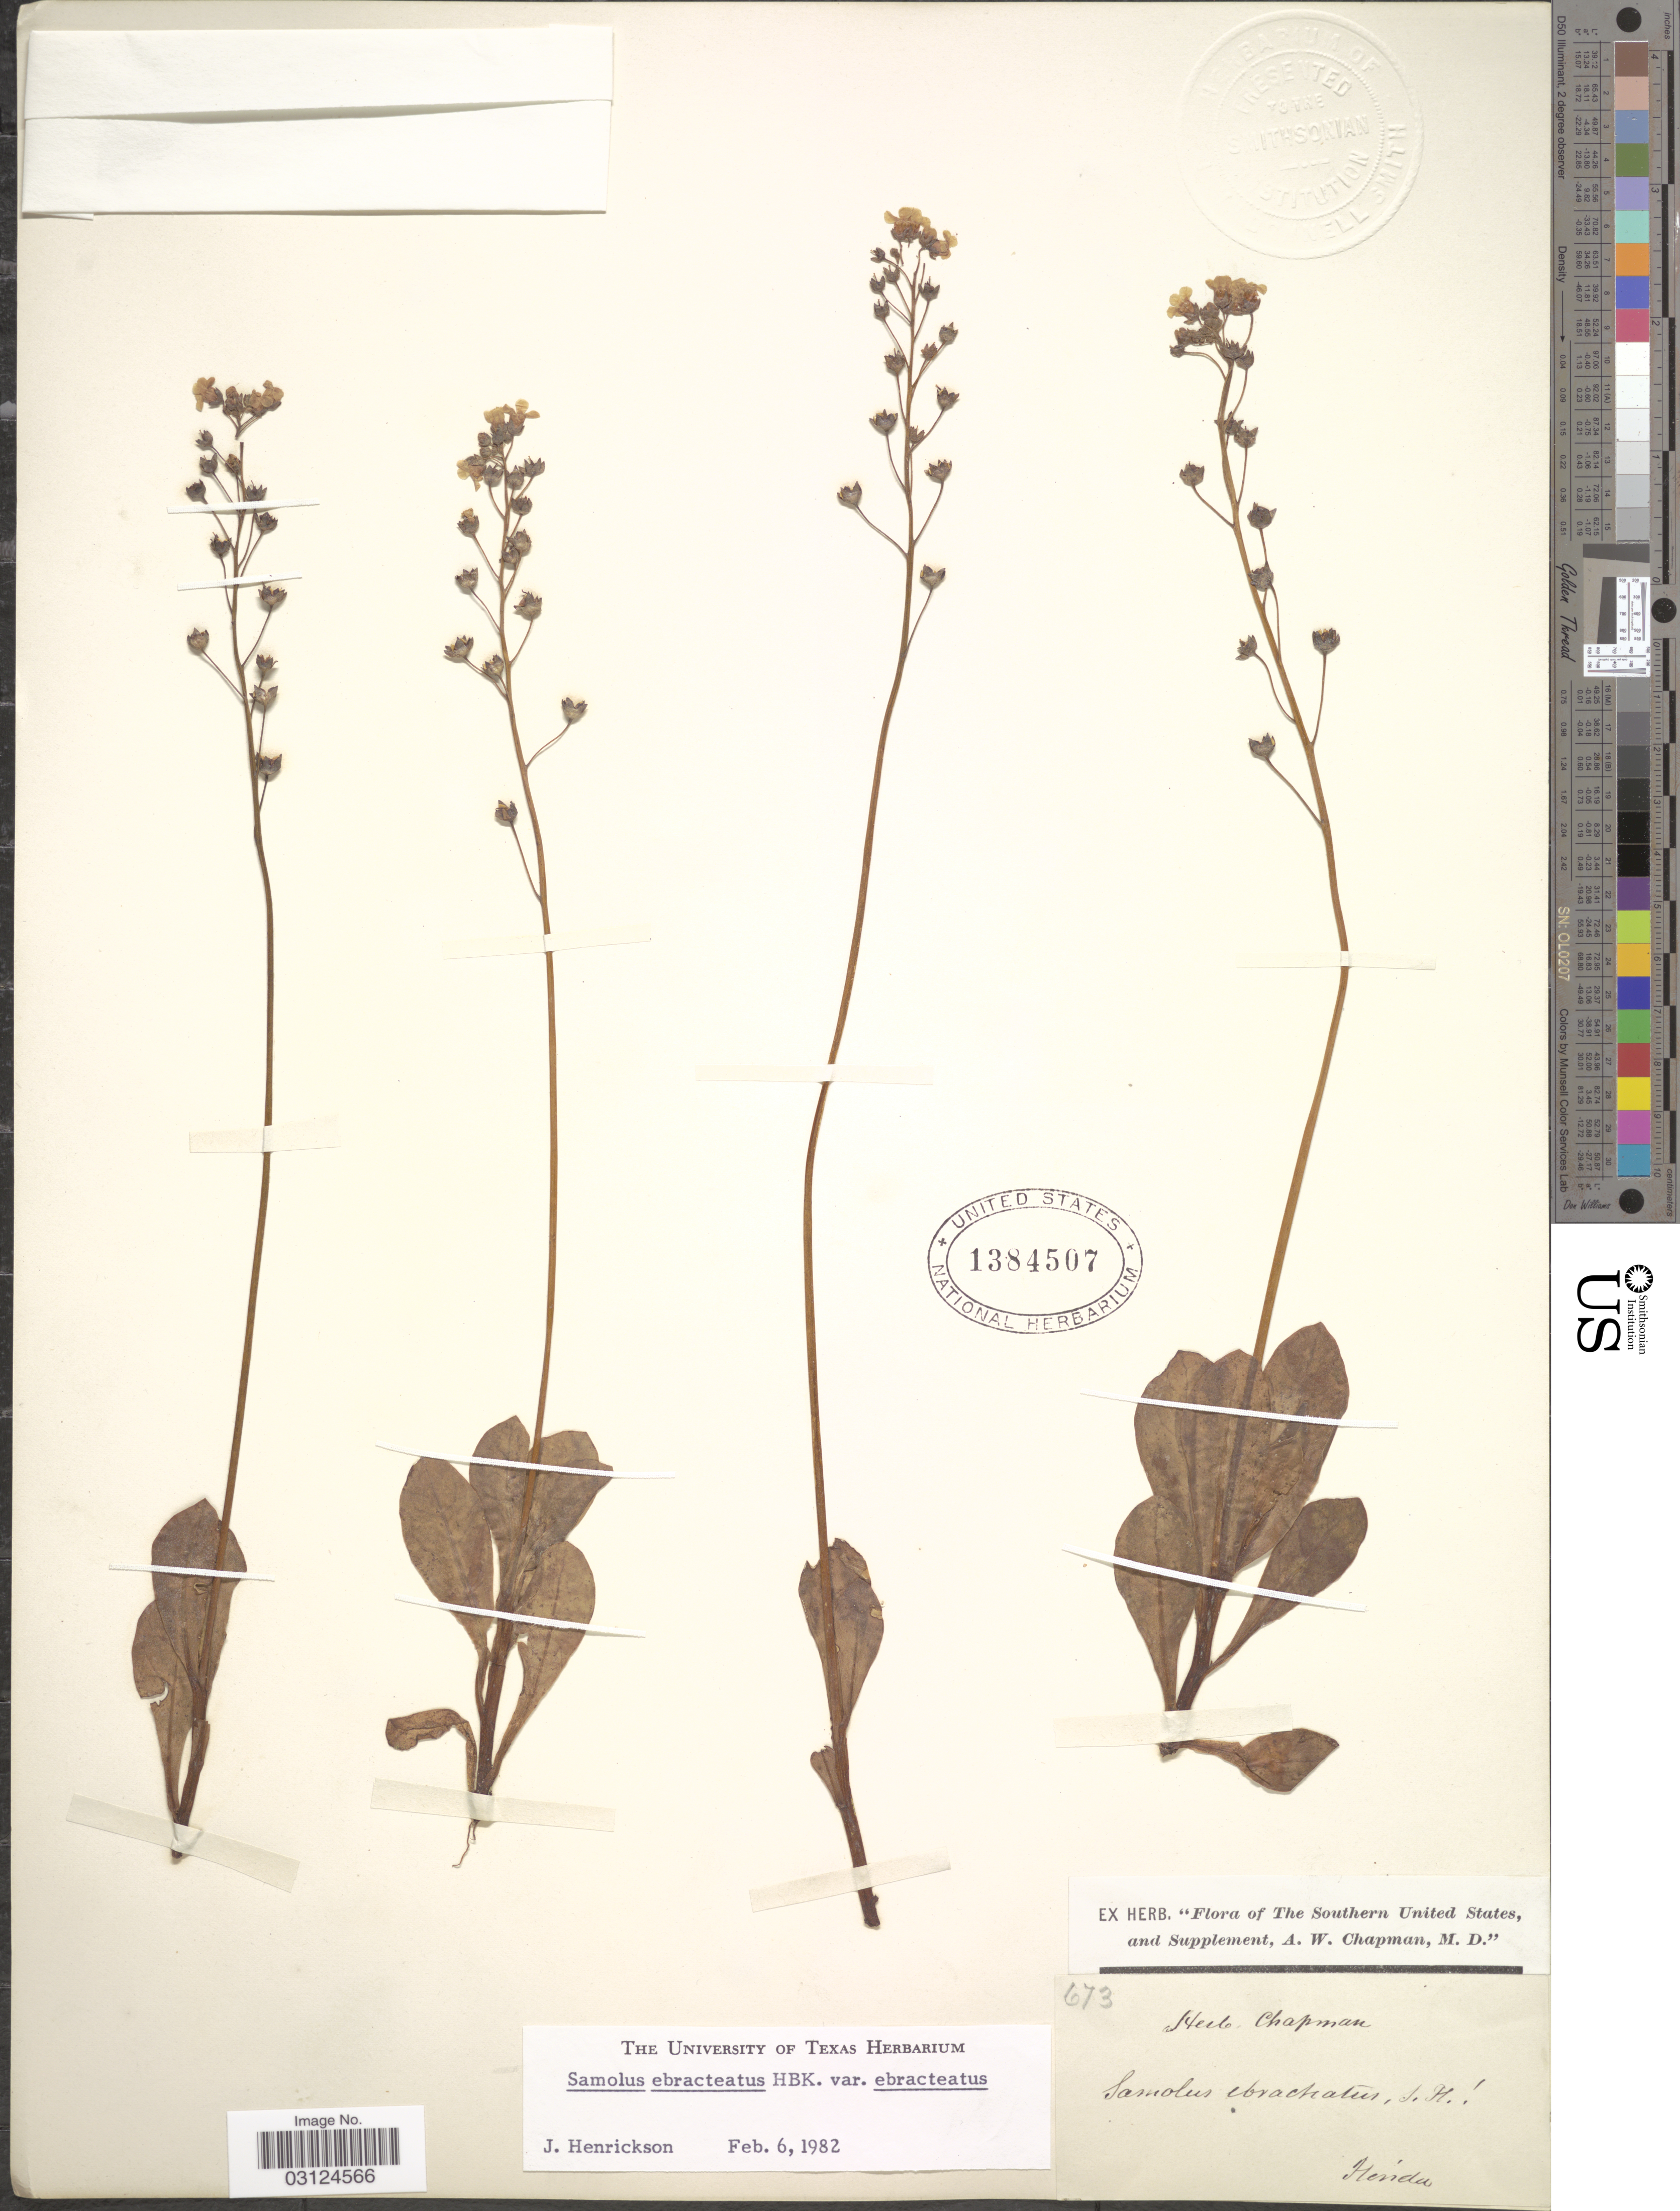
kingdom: Plantae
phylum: Tracheophyta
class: Magnoliopsida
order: Ericales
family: Primulaceae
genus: Samolus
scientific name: Samolus ebracteatus subsp. ebracteatus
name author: Kunth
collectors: ex herb. A.W. Chapman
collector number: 673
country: United States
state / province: Florida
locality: The Southern United States.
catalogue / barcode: US 1384507